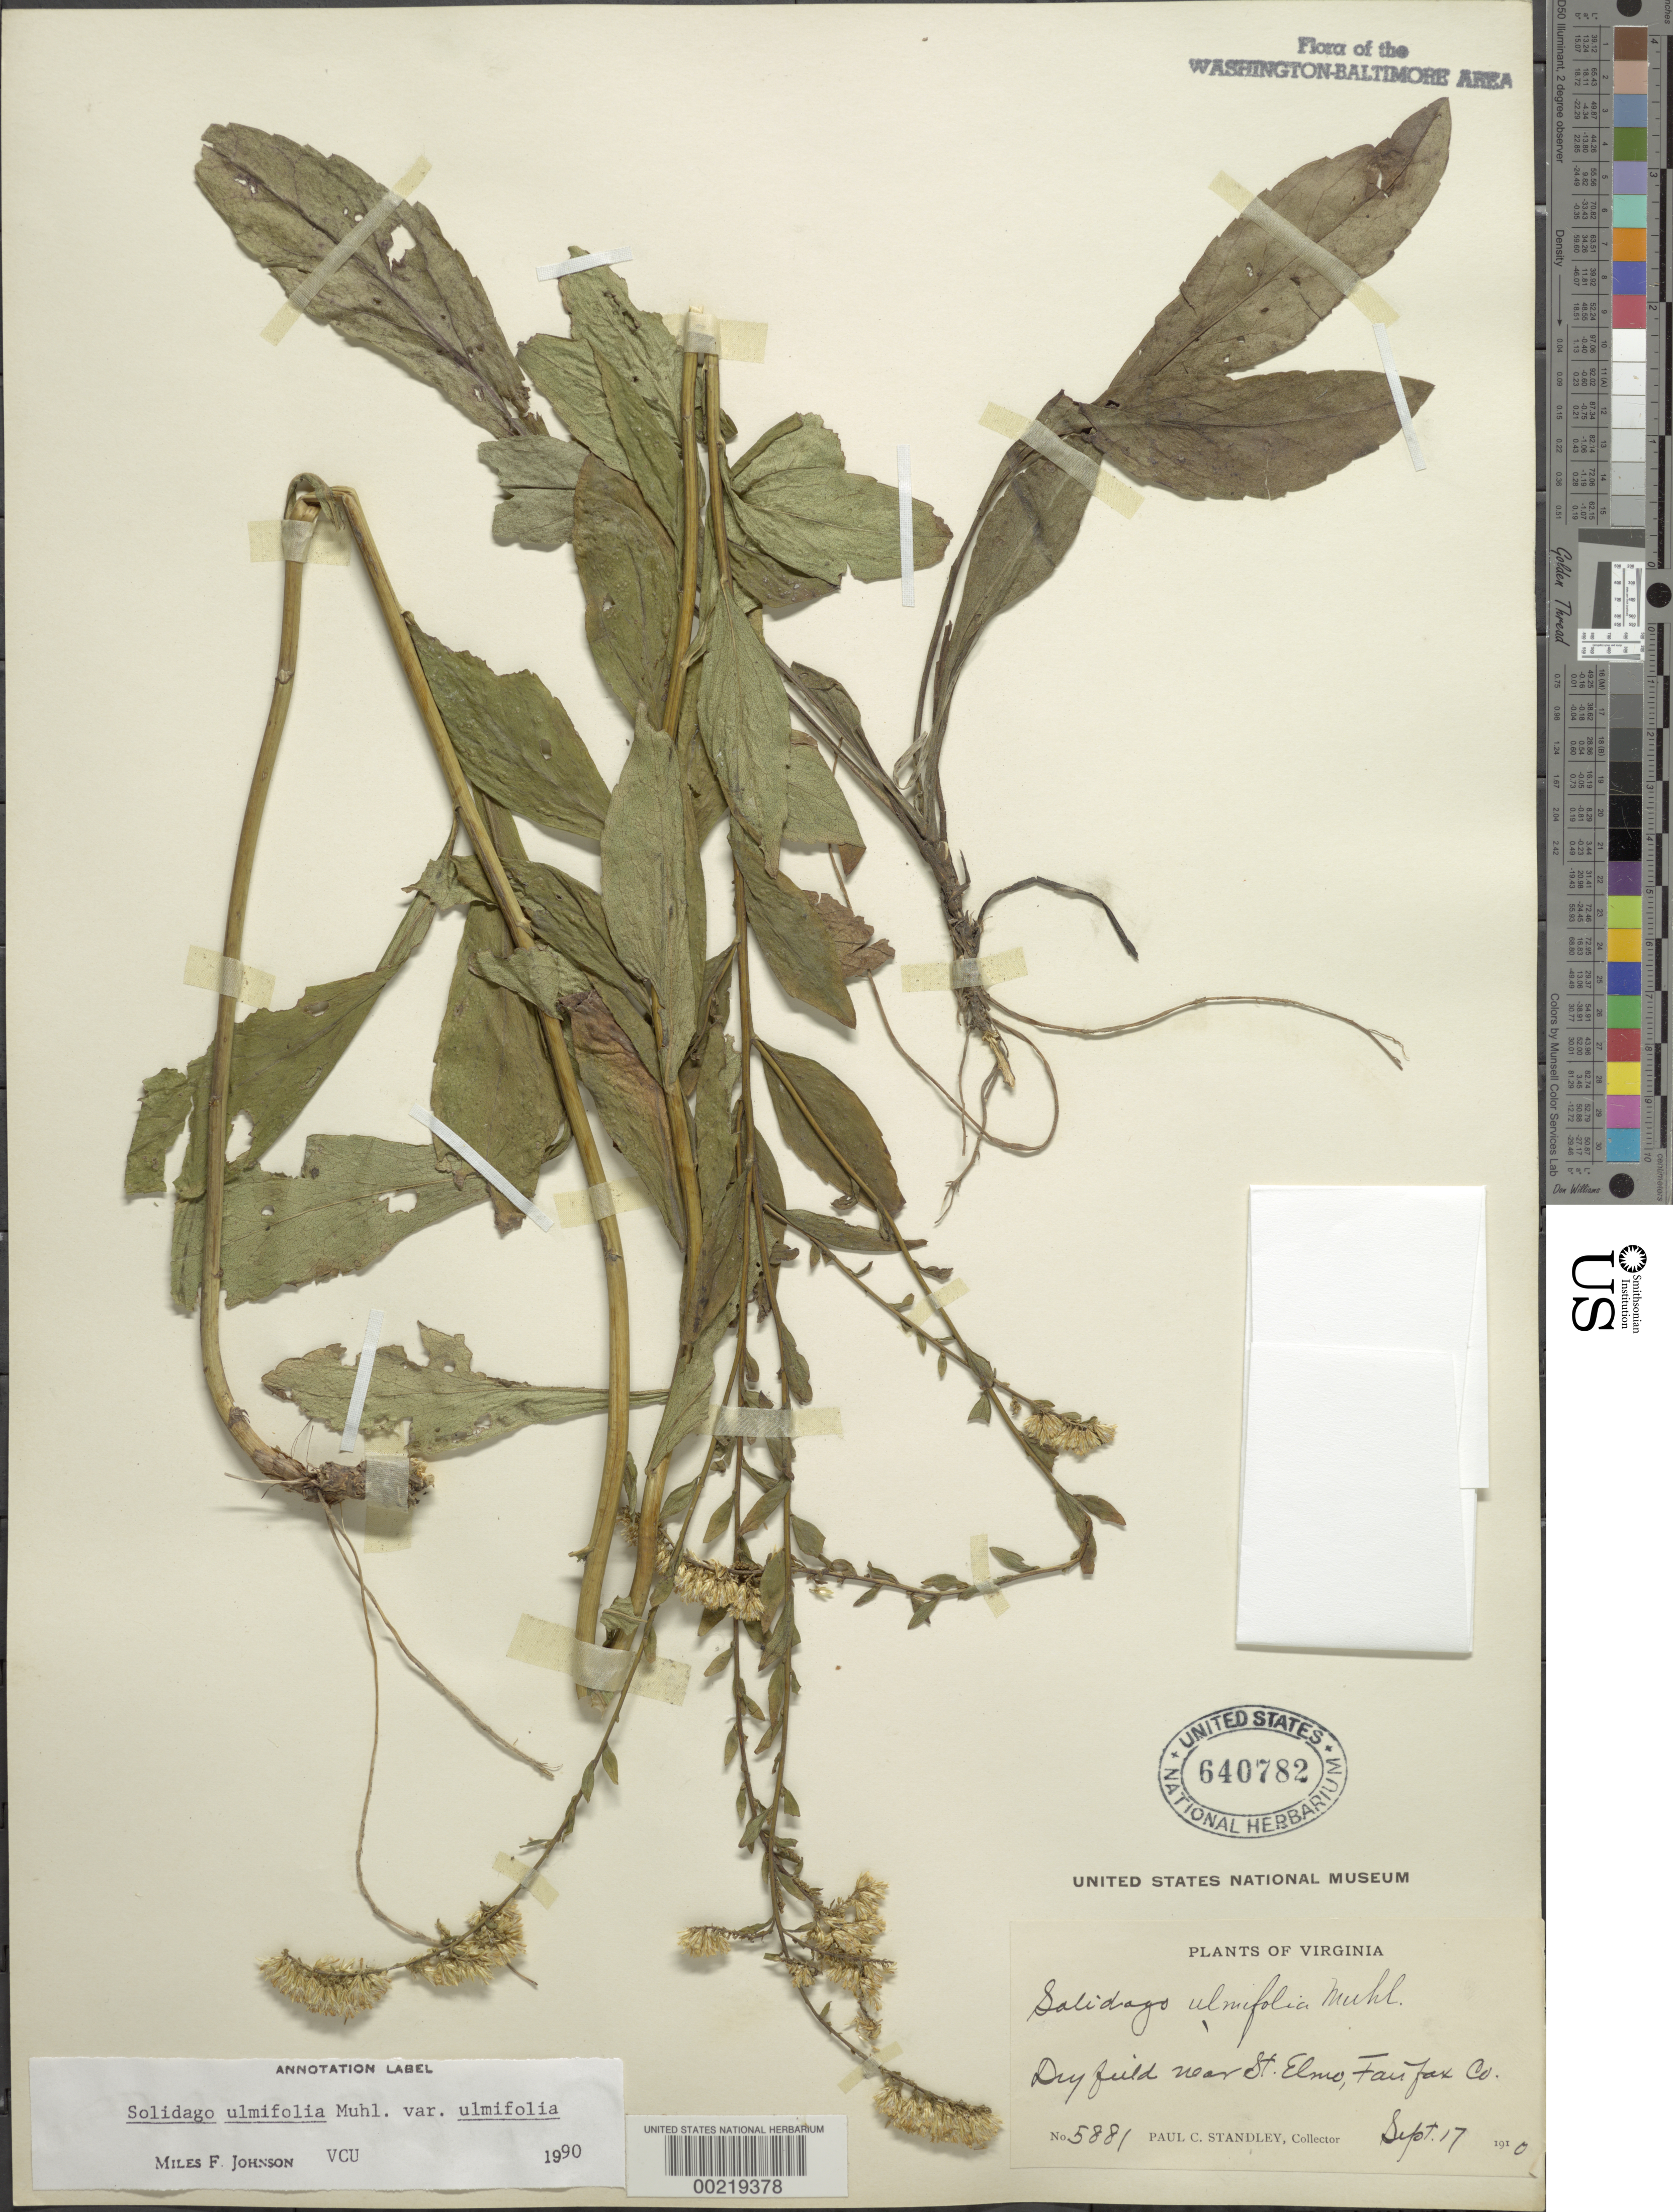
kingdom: Plantae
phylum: Tracheophyta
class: Magnoliopsida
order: Asterales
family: Asteraceae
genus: Solidago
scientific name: Solidago ulmifolia var. ulmifolia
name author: Muhl.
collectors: P. C. Standley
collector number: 5881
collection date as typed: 17 Sep 1910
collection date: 1910-09-17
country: United States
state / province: Virginia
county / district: Fairfax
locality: Near St Elmo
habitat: Dry field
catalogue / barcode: US 640782